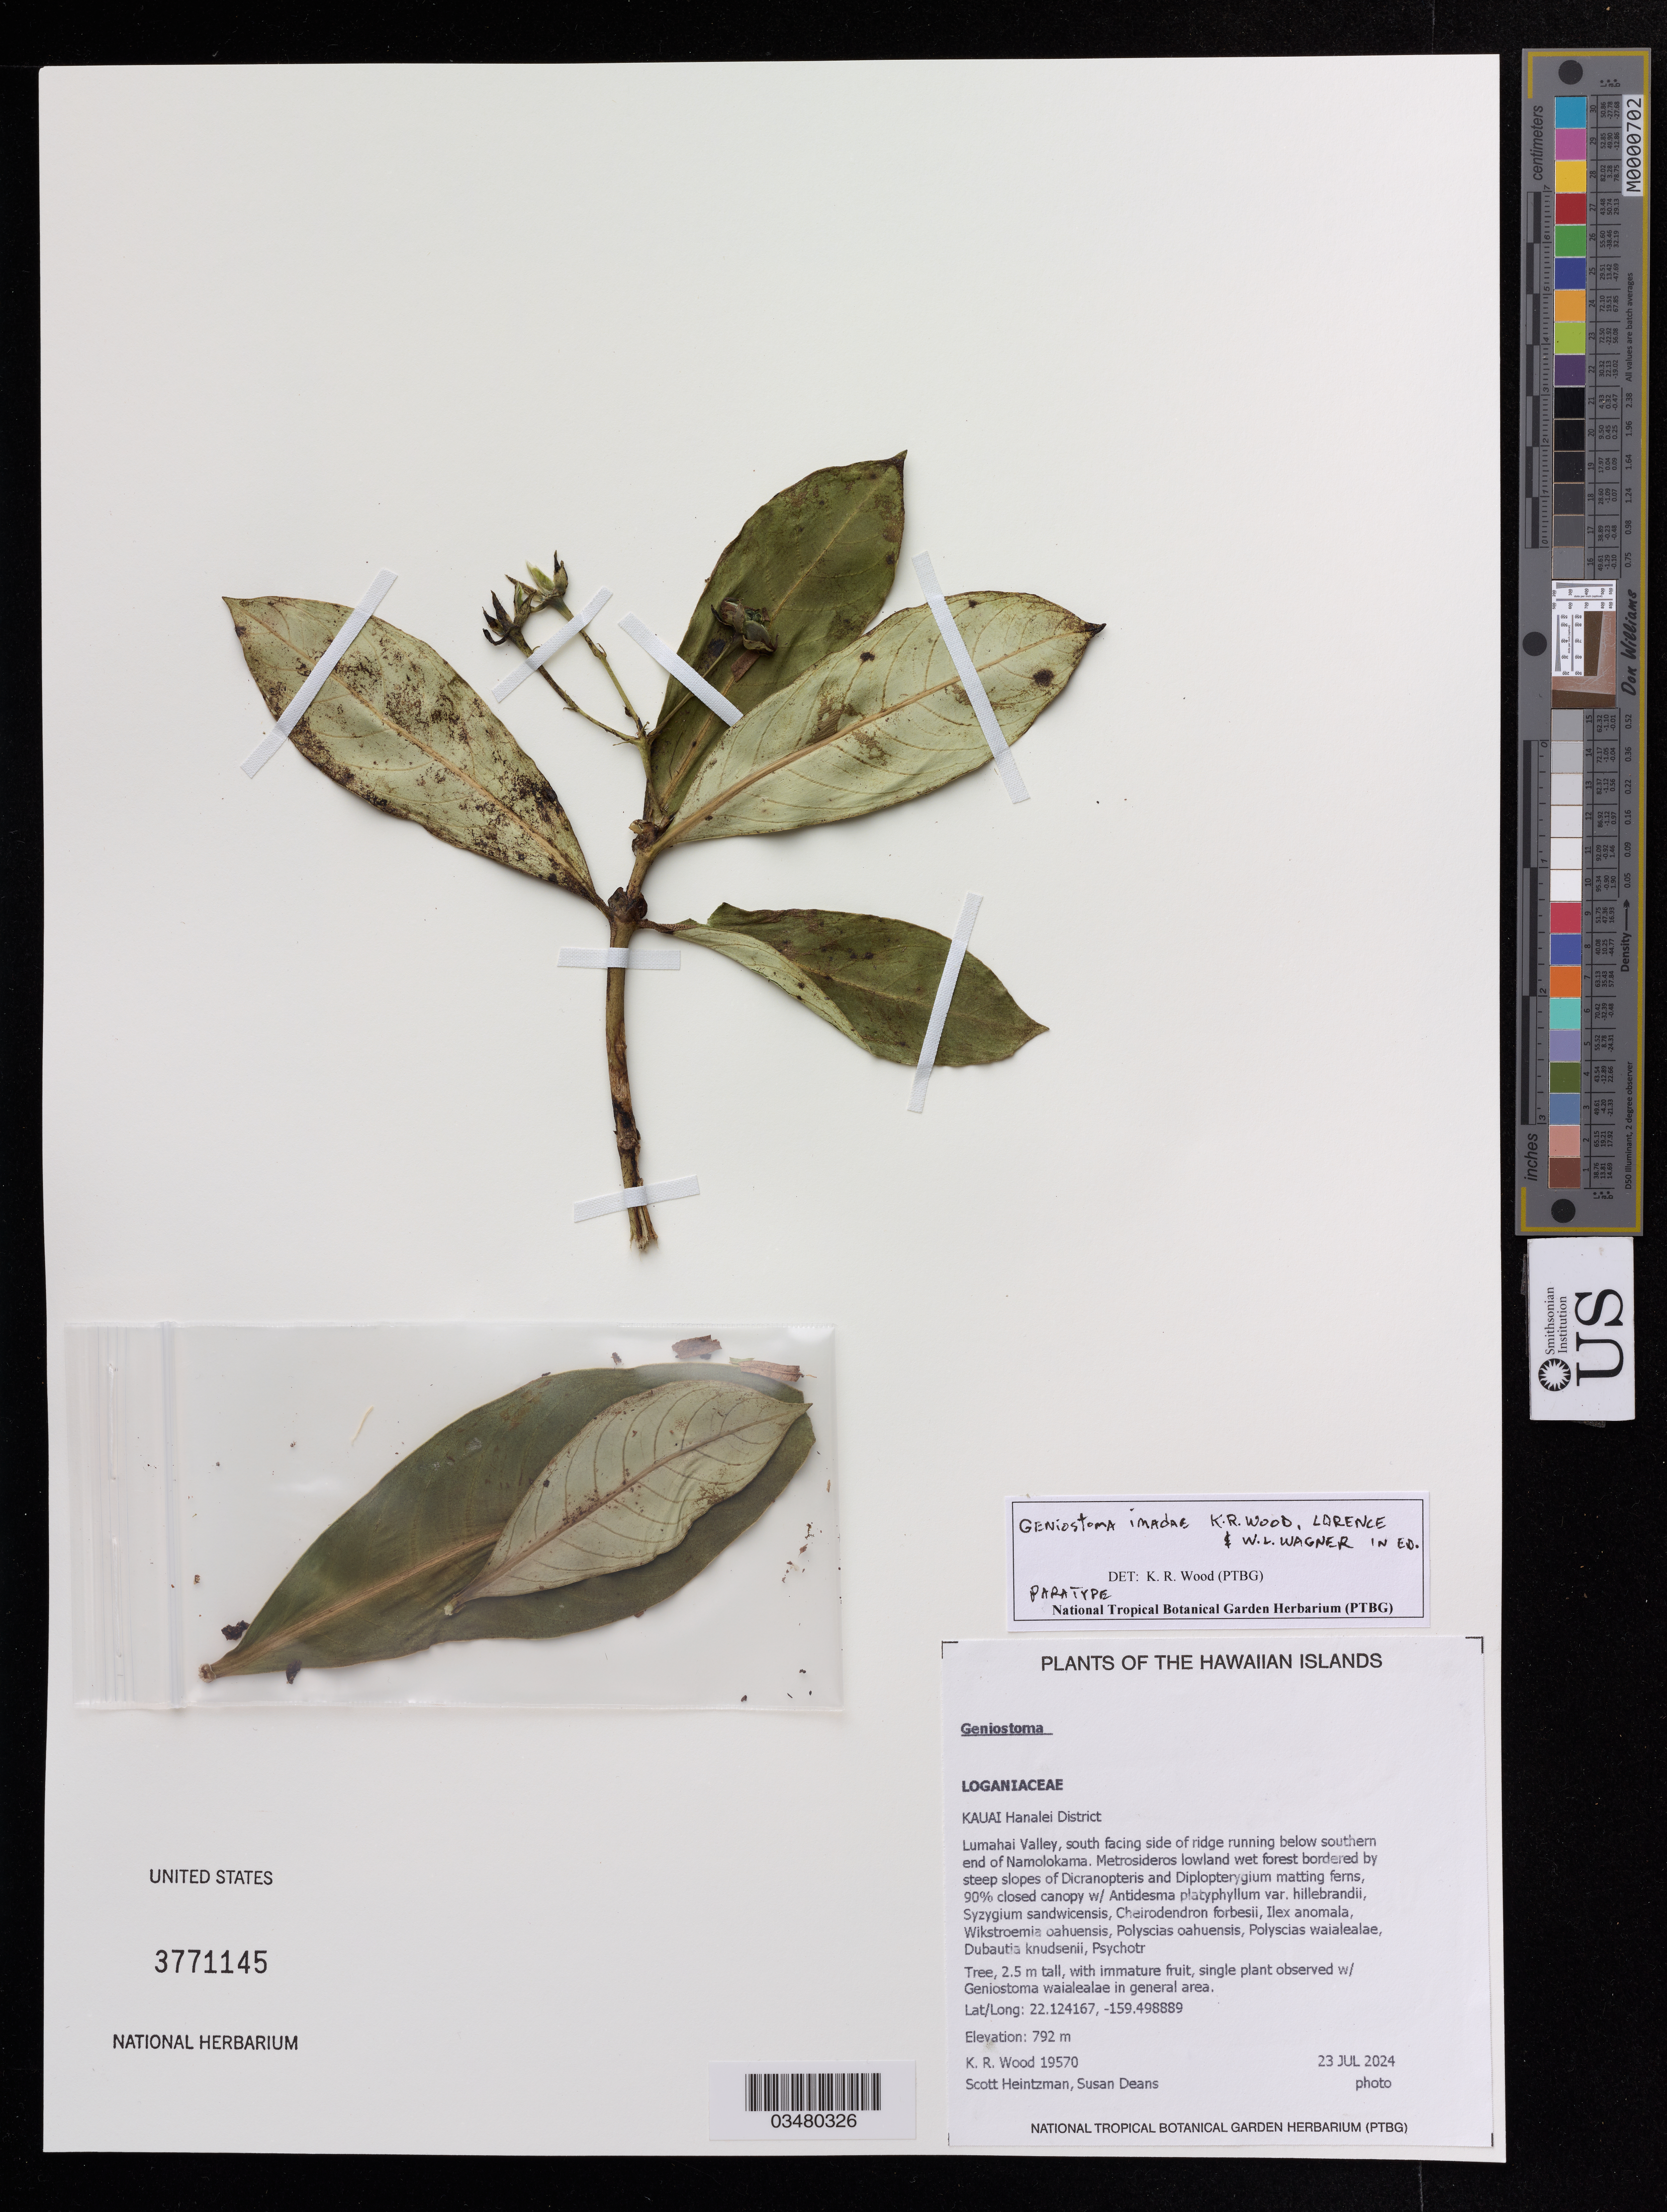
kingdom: Plantae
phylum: Tracheophyta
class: Magnoliopsida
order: Gentianales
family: Loganiaceae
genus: Geniostoma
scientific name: Geniostoma imadae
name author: K.R. Wood et al.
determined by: Wood, Kenneth R.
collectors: K. R. Wood, S. Heintzman & S. Deans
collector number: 19570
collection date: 2024-07-23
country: United States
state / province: Hawaii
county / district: Kauai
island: Kaua'i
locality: Hanalei District, Lumahai Valley, south facing side of ridge running below southern end of Namolokama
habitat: Lowland wet forest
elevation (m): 792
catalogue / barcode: US 3771145